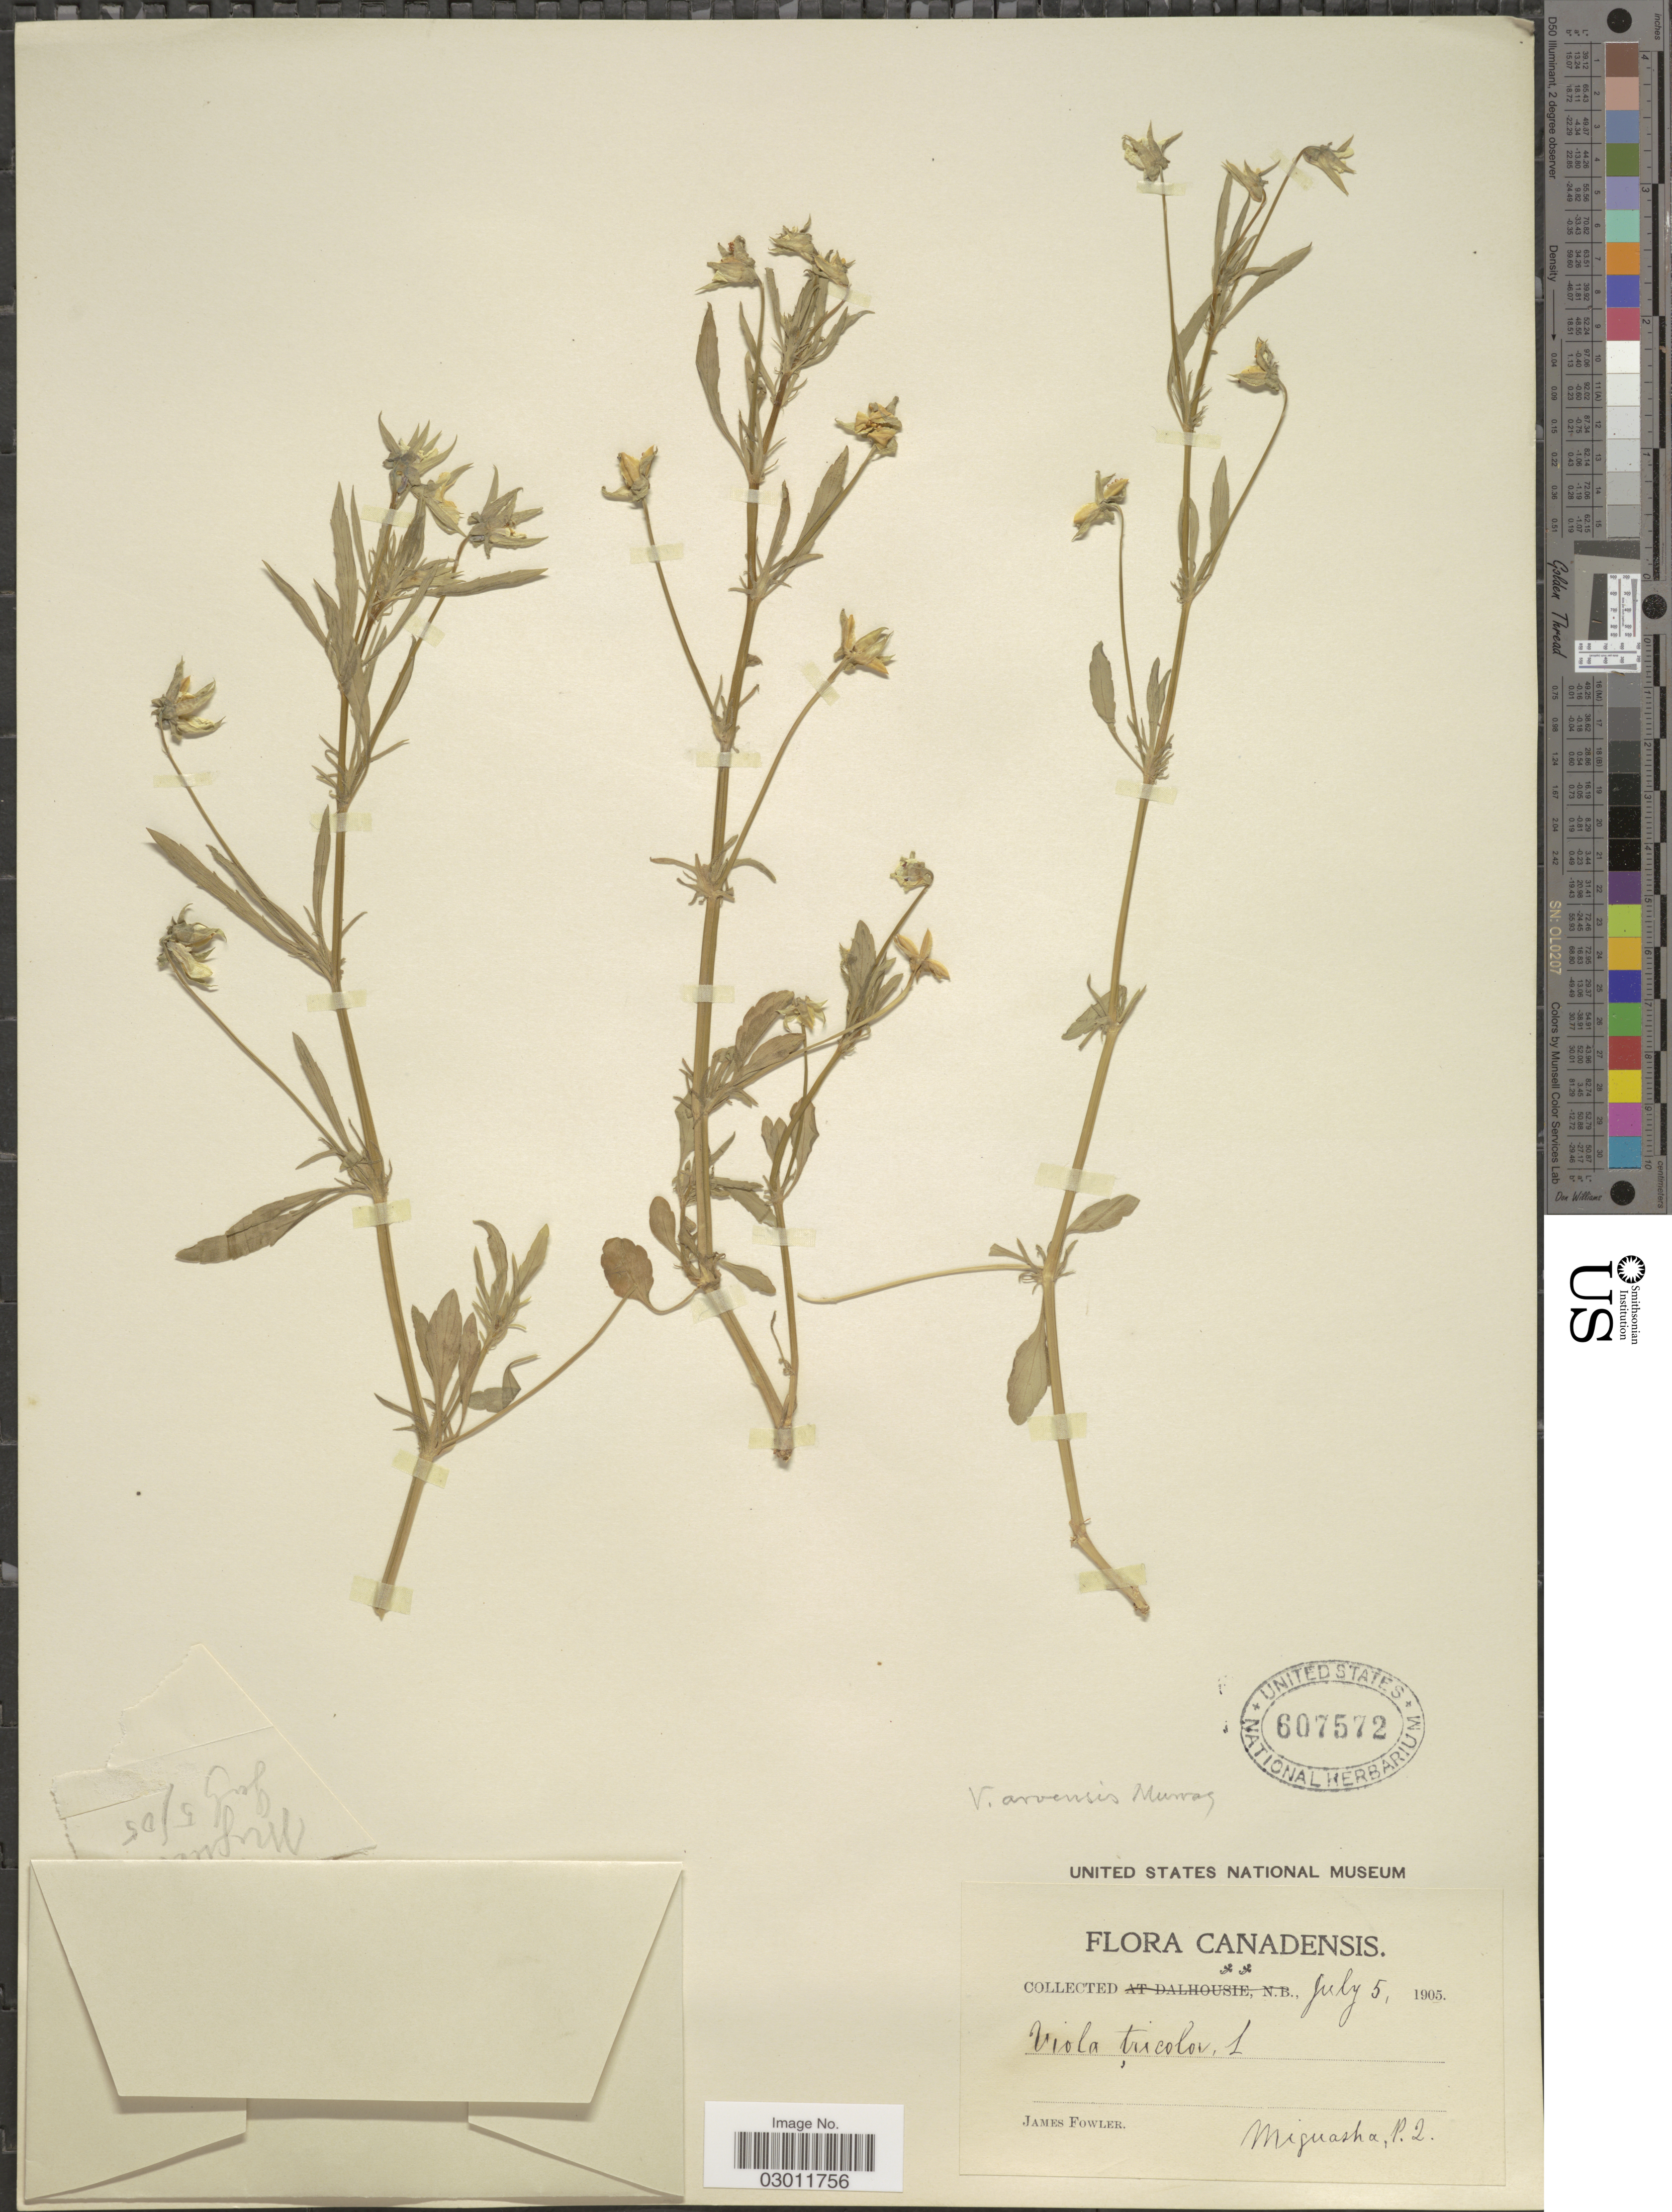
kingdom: Plantae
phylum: Tracheophyta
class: Magnoliopsida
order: Malpighiales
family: Violaceae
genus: Viola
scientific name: Viola arvensis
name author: Murray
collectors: J. P. Fowler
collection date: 1905-07-05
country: Canada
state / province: Quebec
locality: Miguasha, P.Q.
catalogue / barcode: US 607572